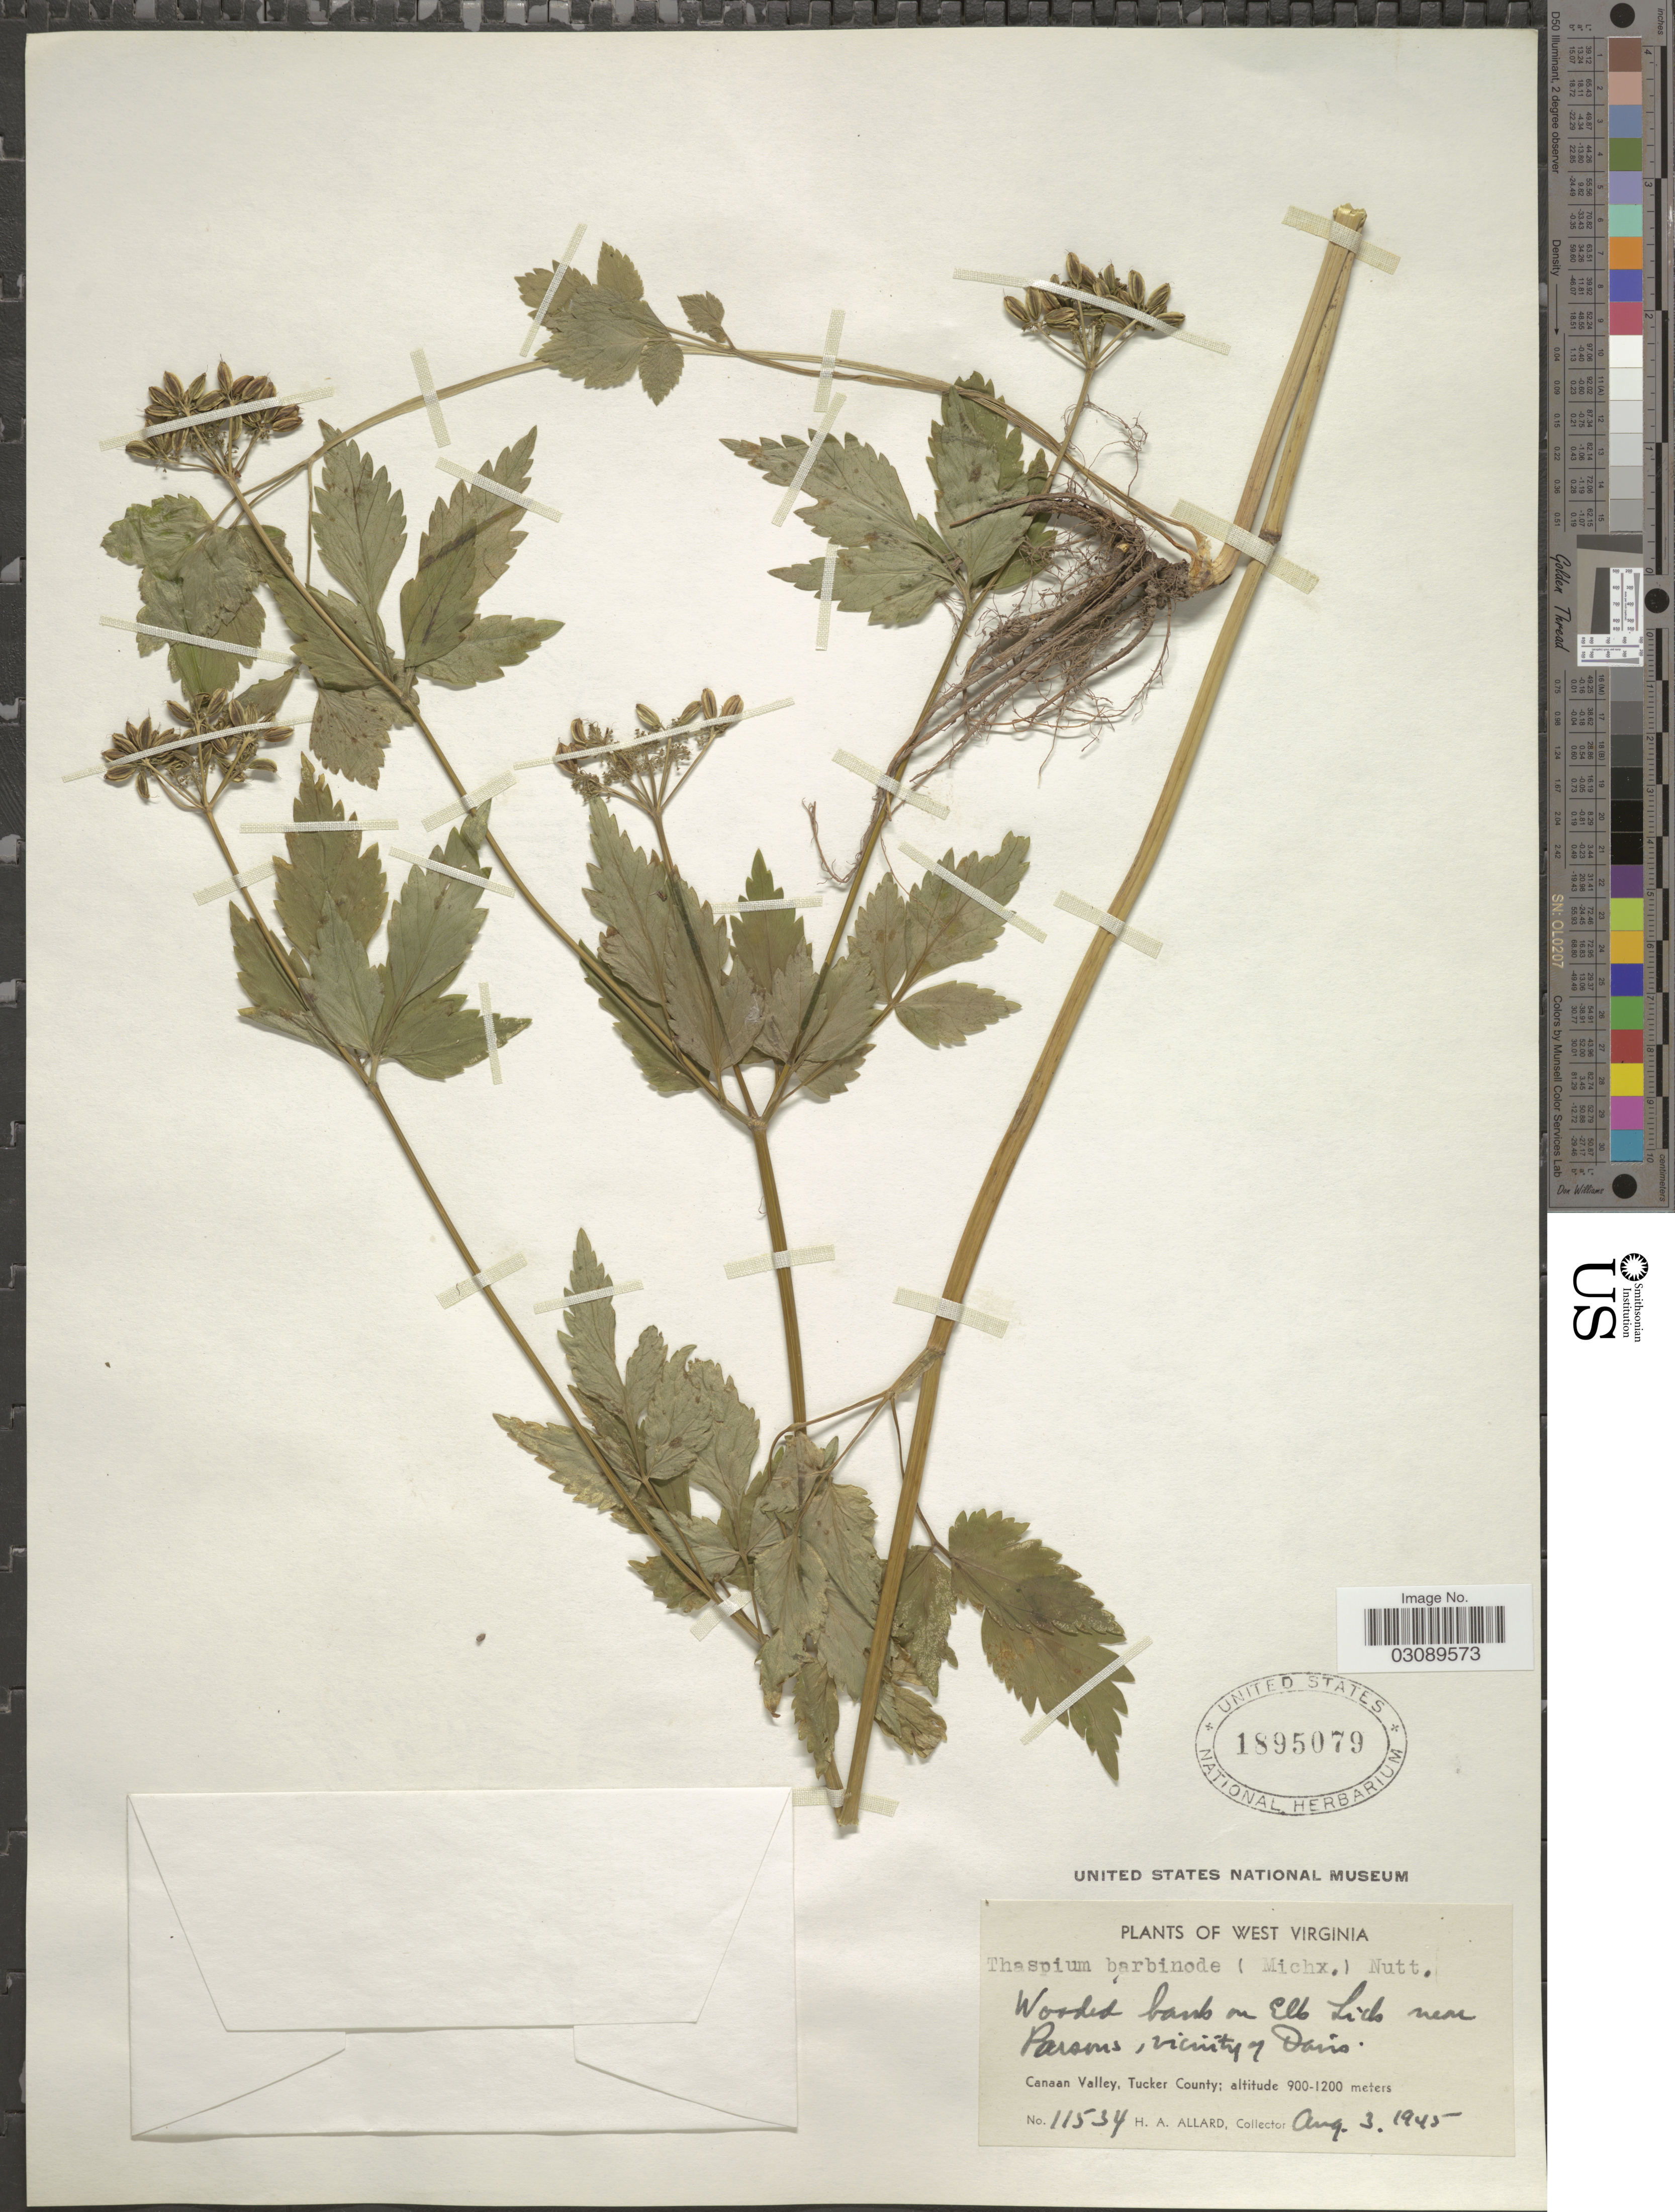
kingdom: Plantae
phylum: Tracheophyta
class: Magnoliopsida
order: Apiales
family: Apiaceae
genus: Thaspium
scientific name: Thaspium barbinode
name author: (Michx.) Nutt.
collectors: H. A. Allard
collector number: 11534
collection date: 1945-08-03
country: United States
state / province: West Virginia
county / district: Tucker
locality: Wooded bank of Elk Lick near Parsons, vicinity of Davis. Canaan Valley, Tucker County.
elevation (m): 900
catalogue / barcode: US 1895079